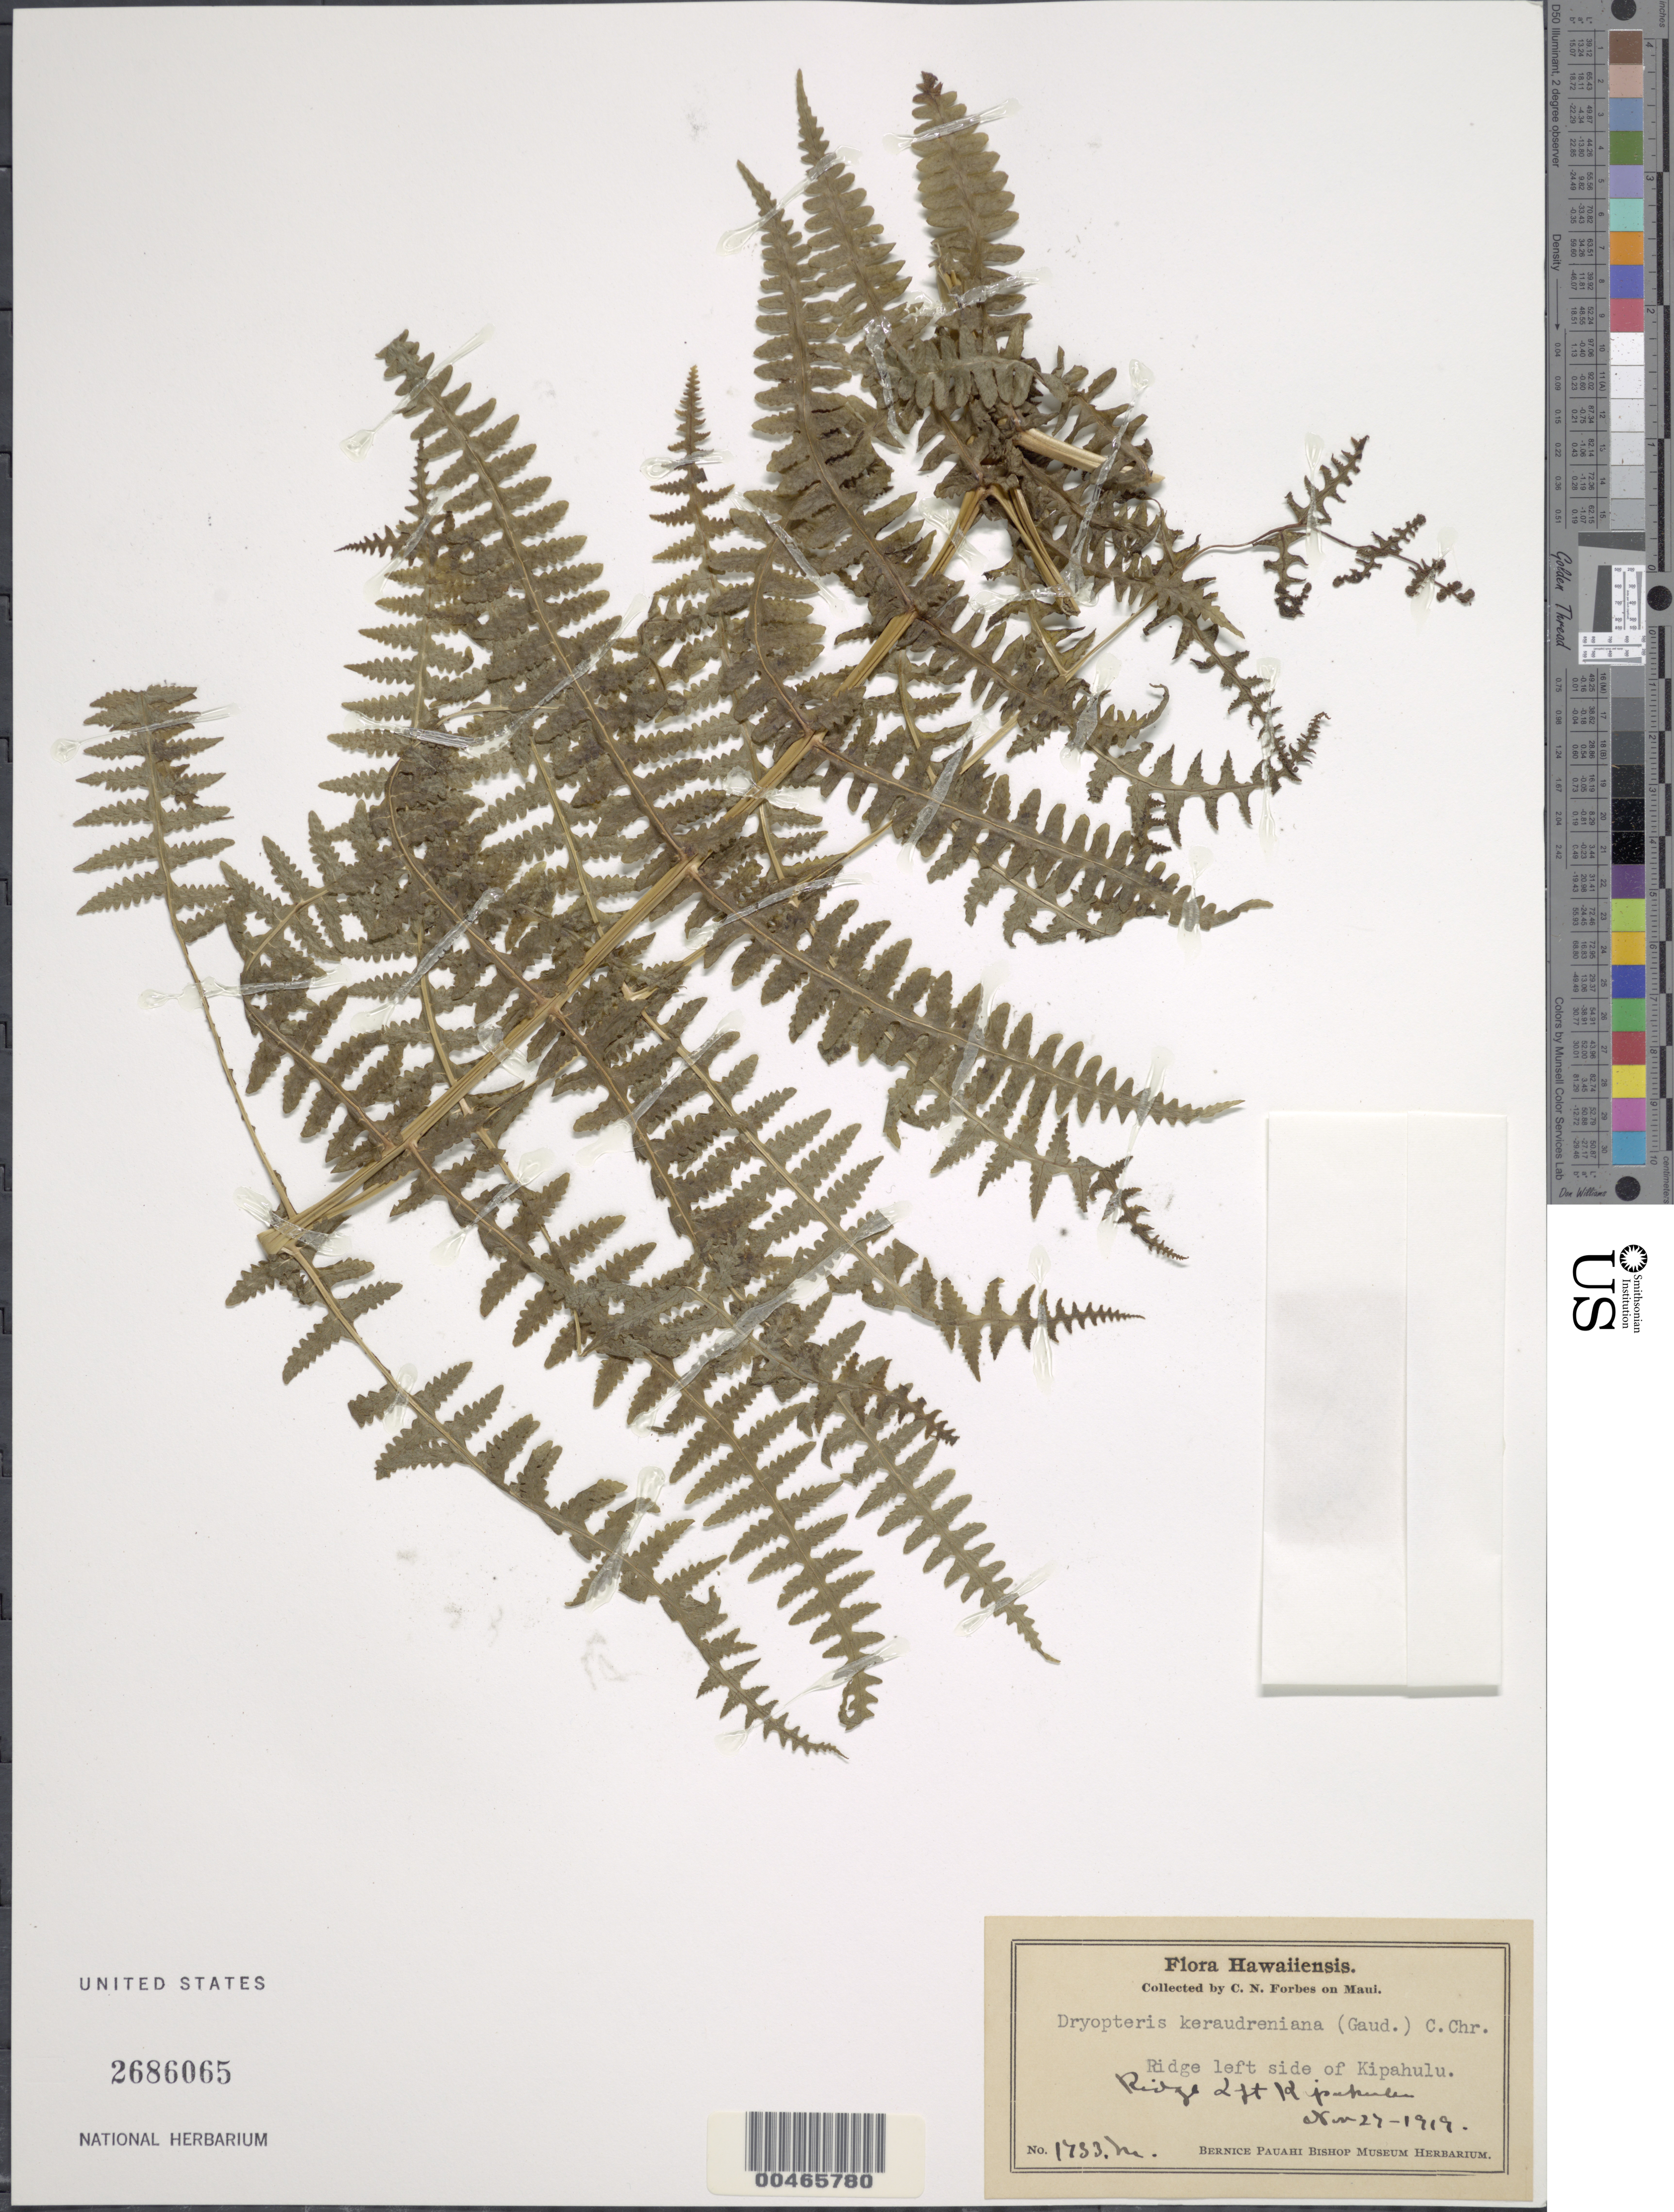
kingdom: Plantae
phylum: Tracheophyta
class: Polypodiopsida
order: Polypodiales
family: Thelypteridaceae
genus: Pseudophegopteris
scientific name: Pseudophegopteris keraudreniana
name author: (Gaudich.) Holttum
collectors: C. N. Forbes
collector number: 1733.M.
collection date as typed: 27 Nov 1919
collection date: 1919-11-27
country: United States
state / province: Hawaii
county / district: Maui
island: Maui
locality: Ridge left side of Kipahulu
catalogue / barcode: US 2686065